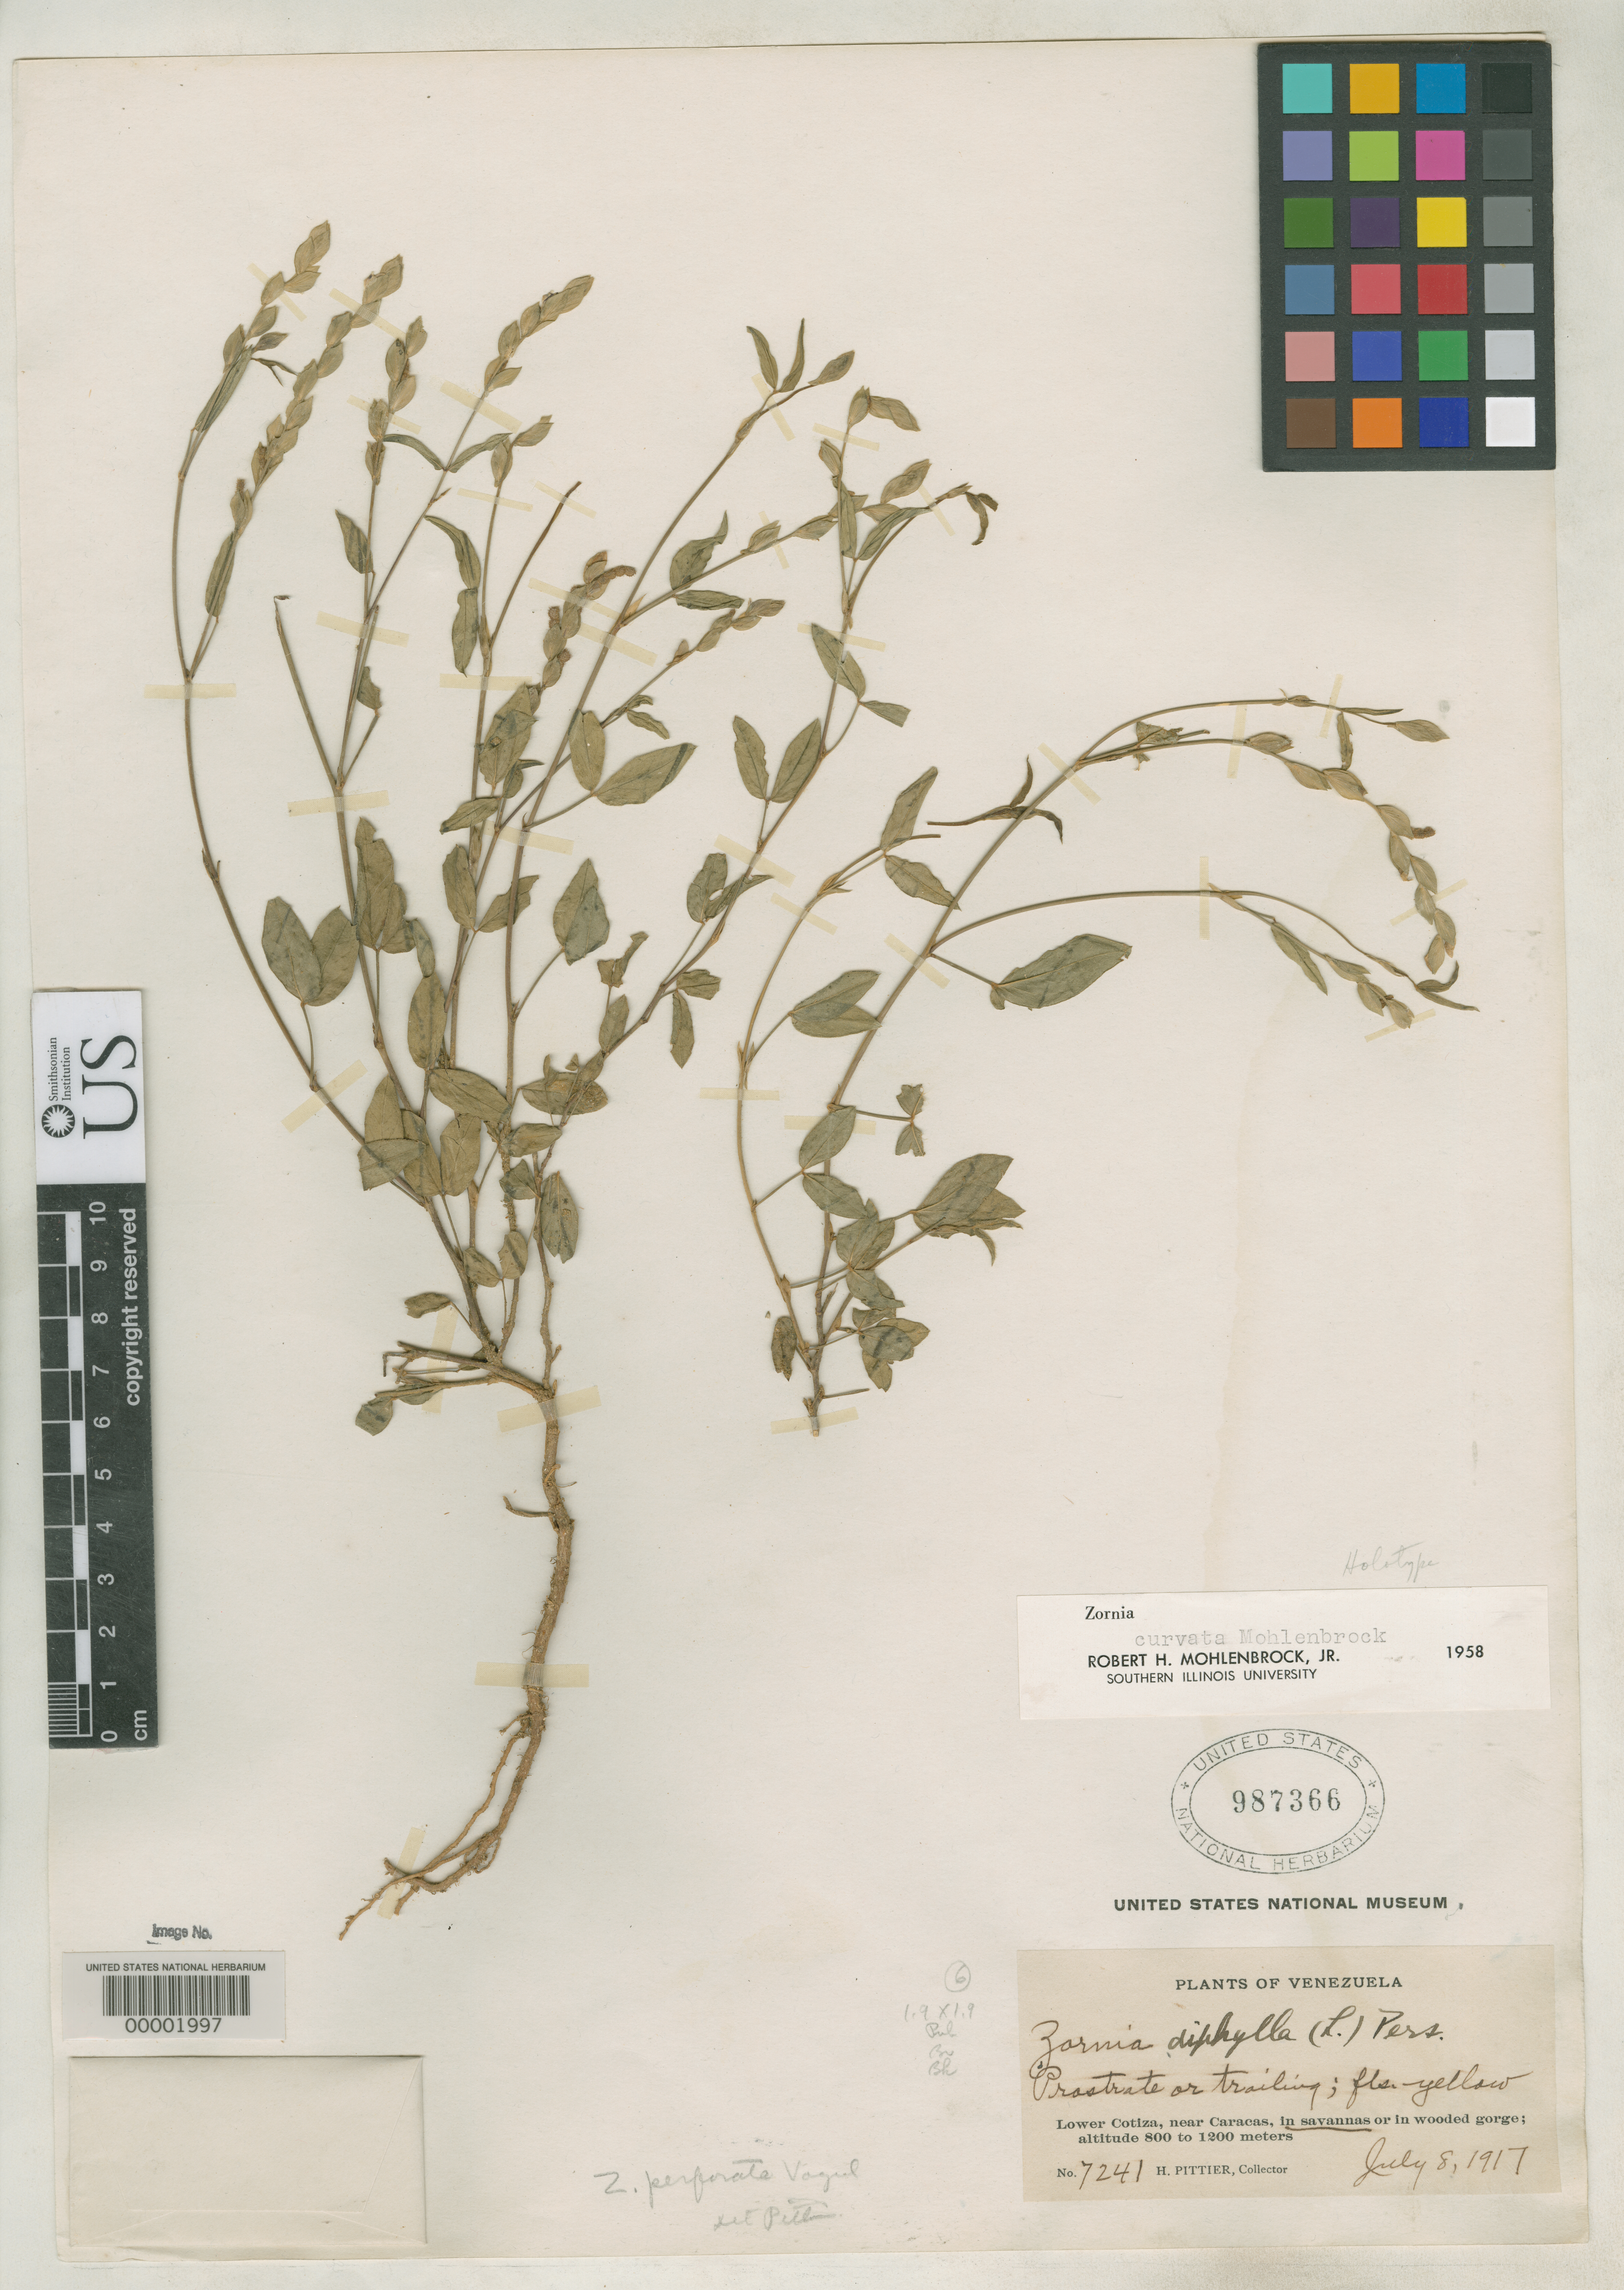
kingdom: Plantae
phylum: Tracheophyta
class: Magnoliopsida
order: Fabales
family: Fabaceae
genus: Zornia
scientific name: Zornia curvata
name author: Mohlenbr.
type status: Holotype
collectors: H. F. Pittier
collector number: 7241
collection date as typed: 08 Jul 1917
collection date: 1917-07-08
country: Venezuela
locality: Lower Cotiza, near Caracas.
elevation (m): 800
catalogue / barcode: US 987366